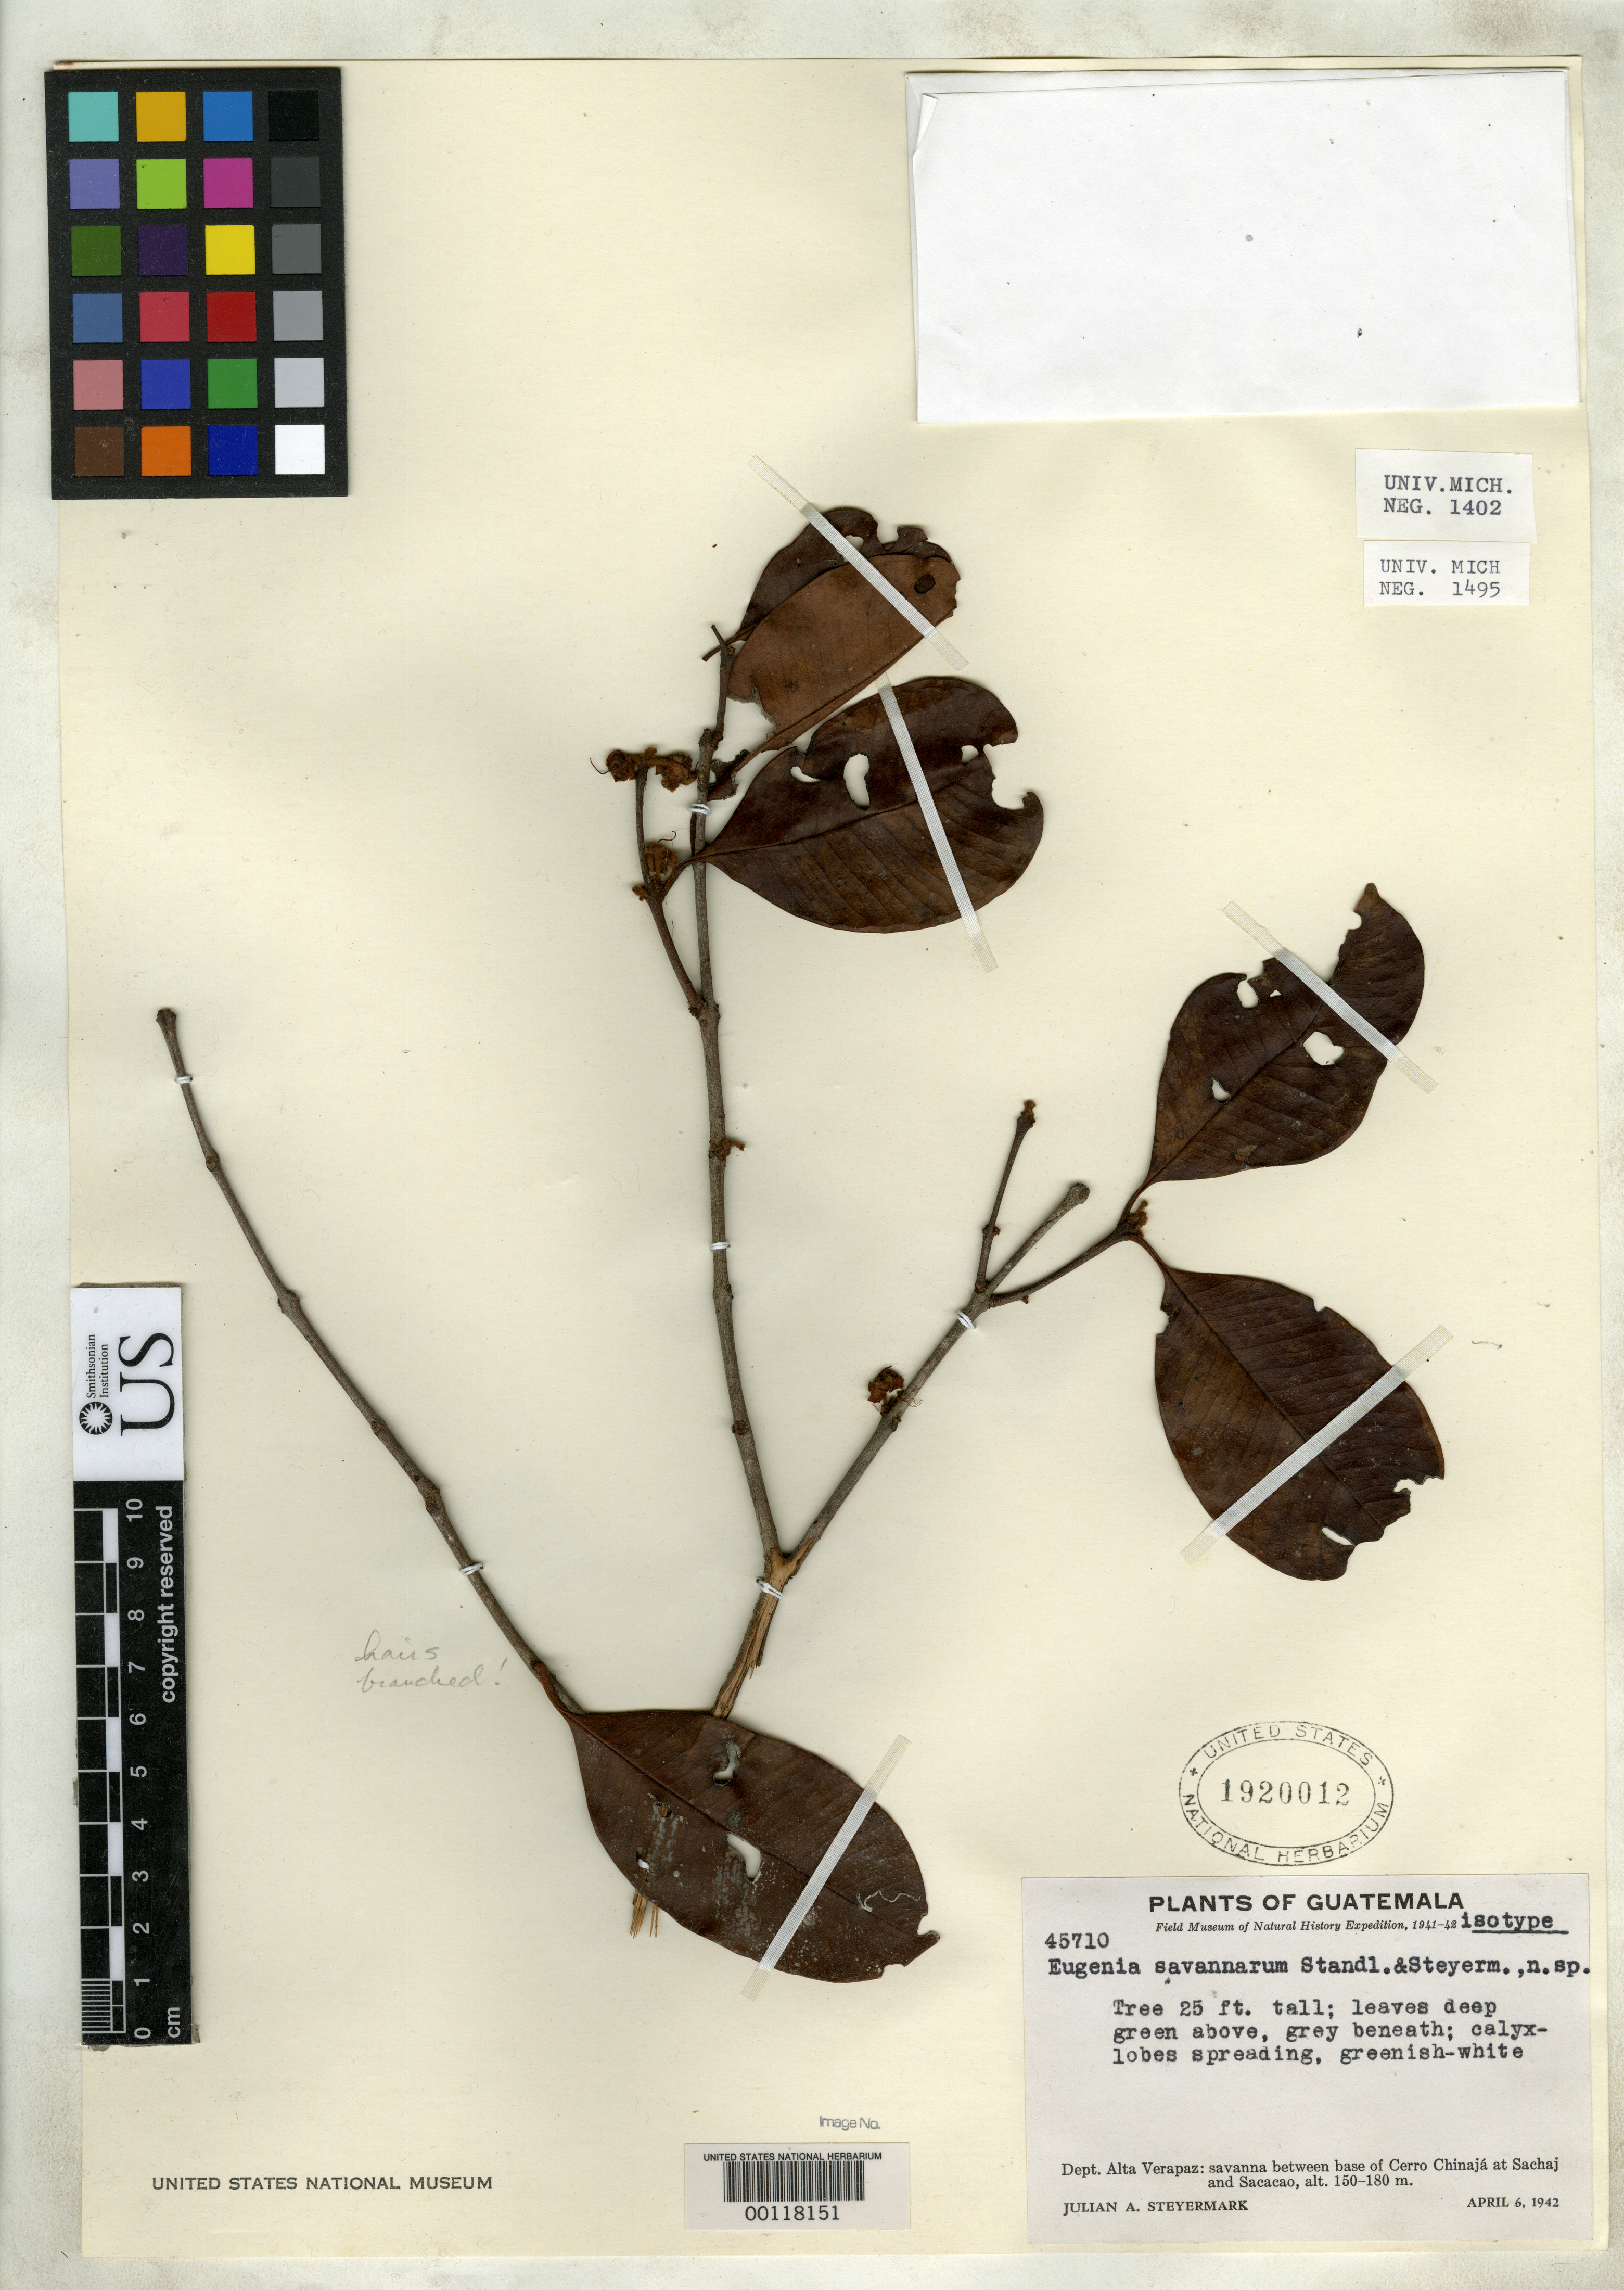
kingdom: Plantae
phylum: Tracheophyta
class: Magnoliopsida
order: Myrtales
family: Myrtaceae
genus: Eugenia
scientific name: Eugenia savannarum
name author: Standl. & Steyerm.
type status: Isotype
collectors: J. Steyermark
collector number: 45710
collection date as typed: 06 Apr 1942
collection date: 1942-04-06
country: Guatemala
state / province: Alta Verapaz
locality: Savanna between base of Cerro Chinaja at Sachaj & Sacacao.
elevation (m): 150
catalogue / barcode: US 1920012